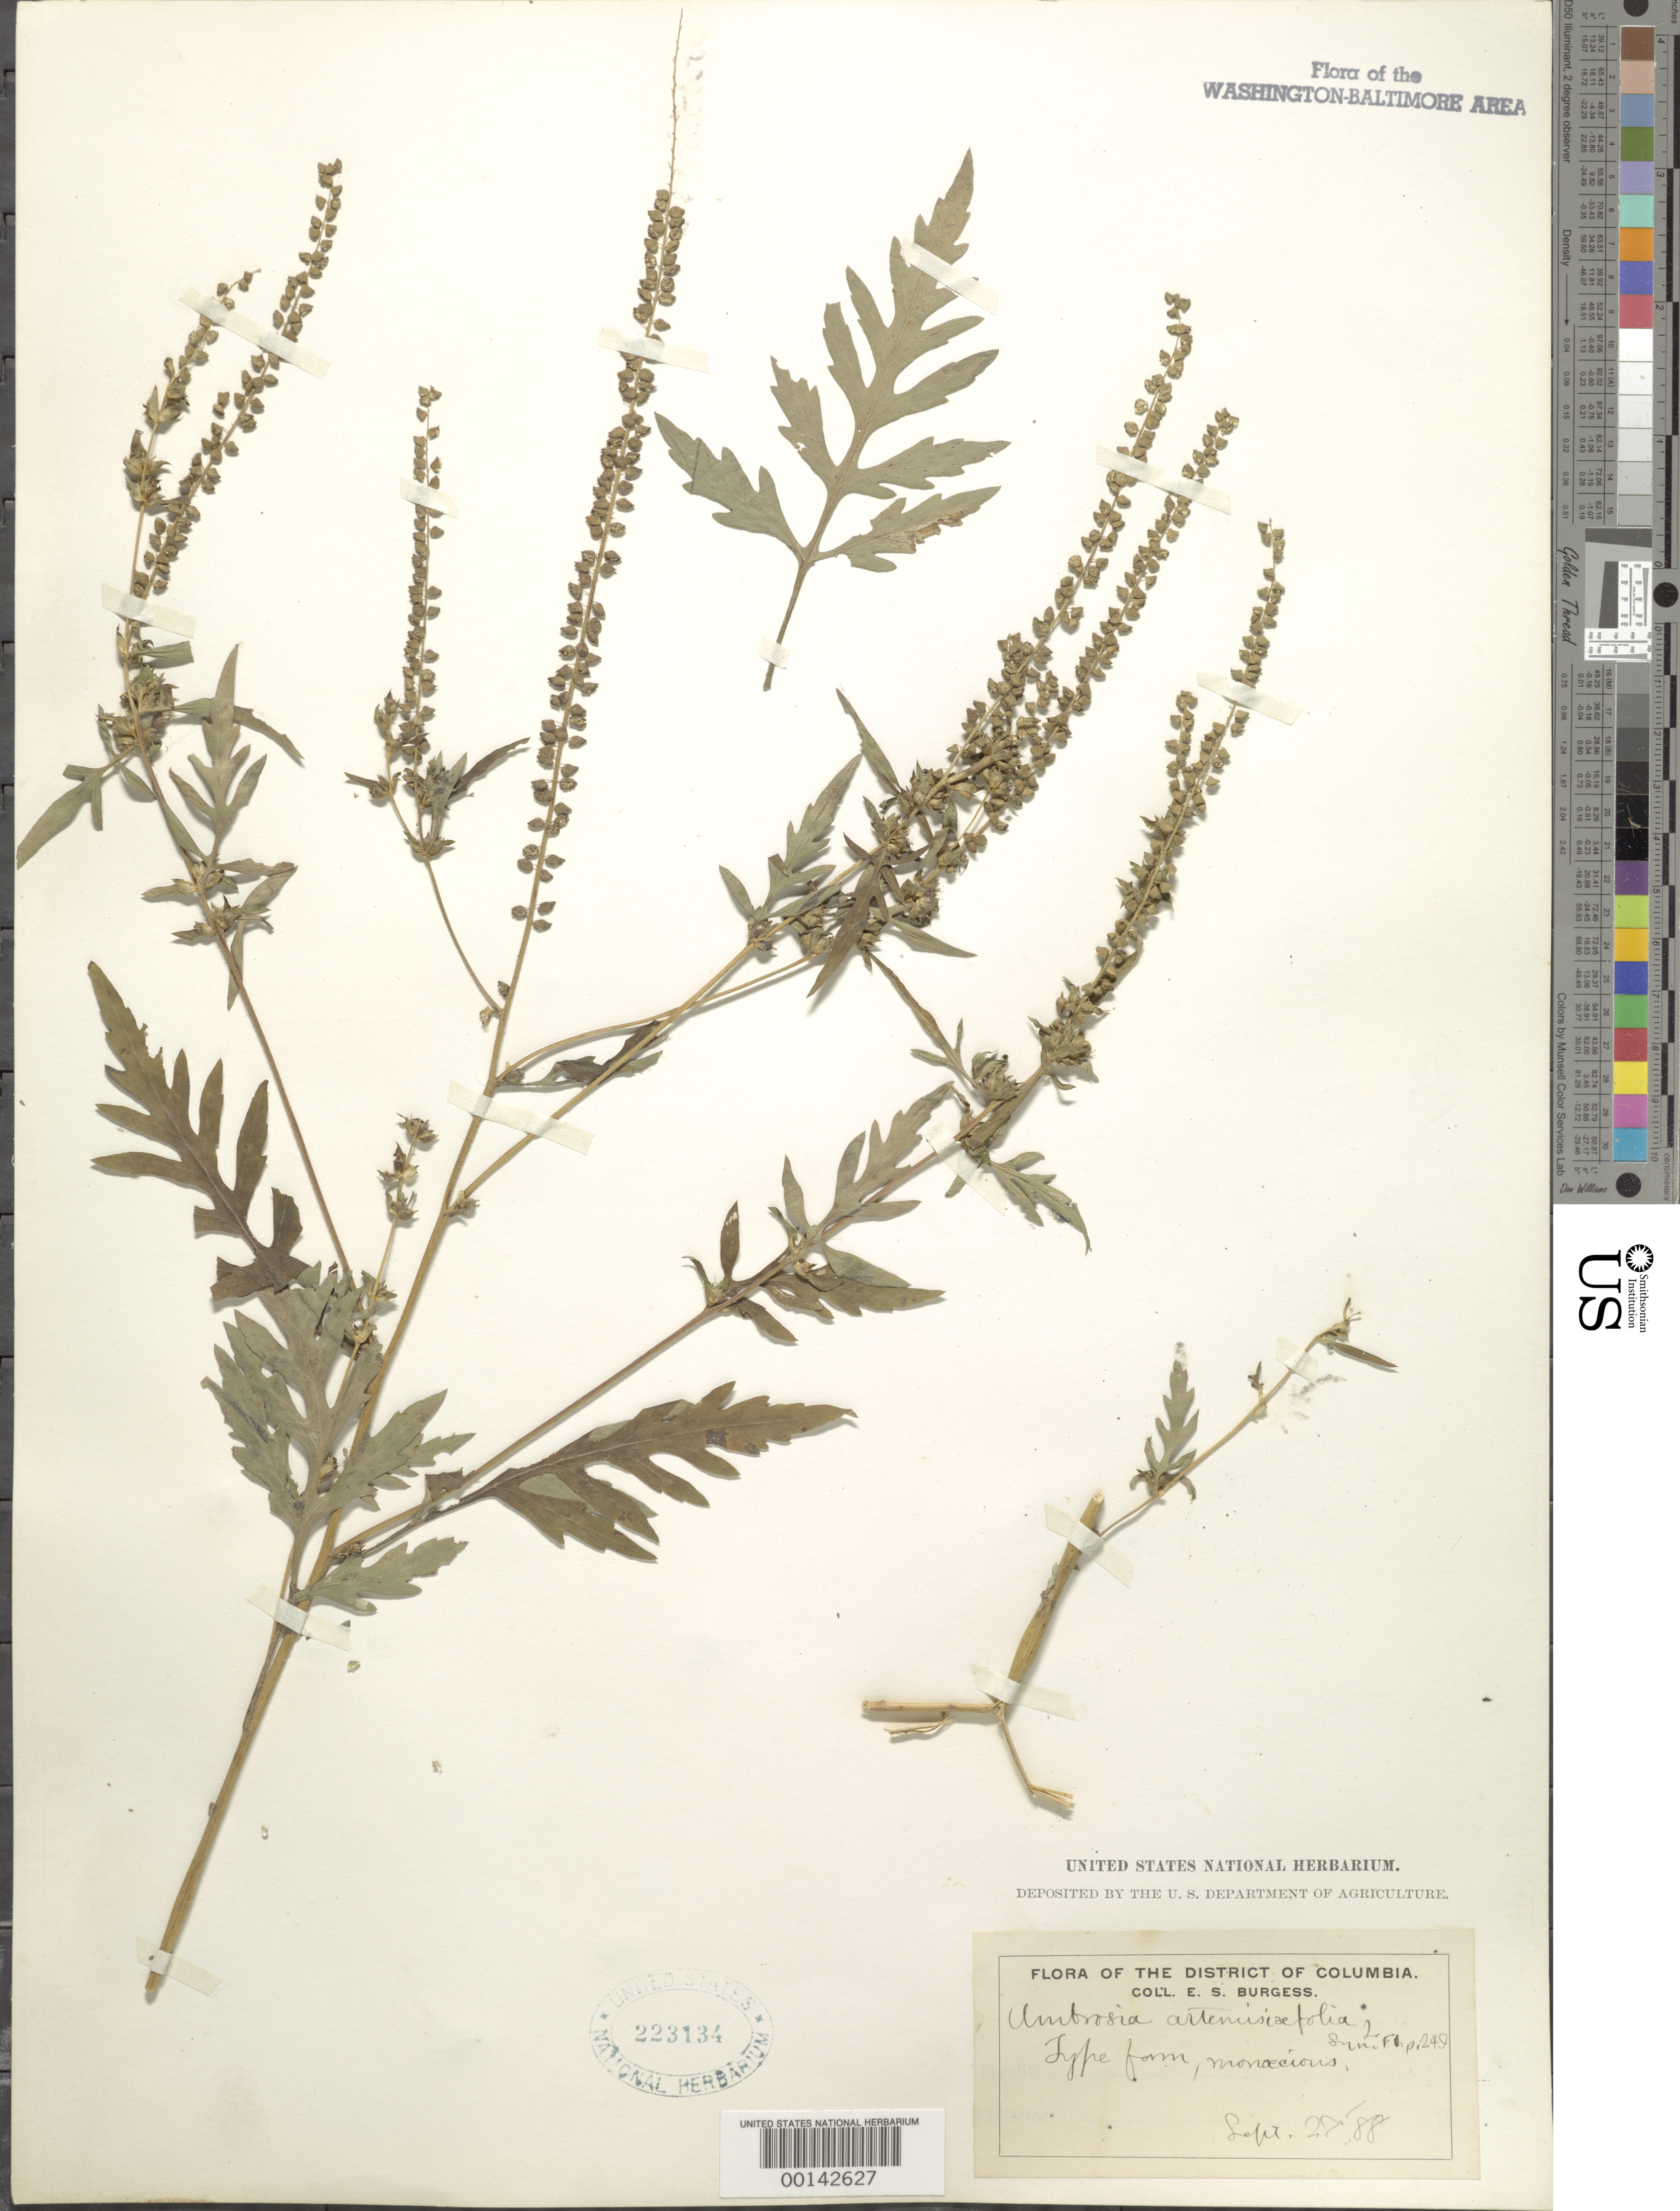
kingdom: Plantae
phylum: Tracheophyta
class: Magnoliopsida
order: Asterales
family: Asteraceae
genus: Ambrosia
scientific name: Ambrosia artemisiifolia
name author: L.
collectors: E. Burgess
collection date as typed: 27 Sep 1888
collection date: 1888-09-27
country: United States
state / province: District of Columbia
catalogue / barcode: US 223134